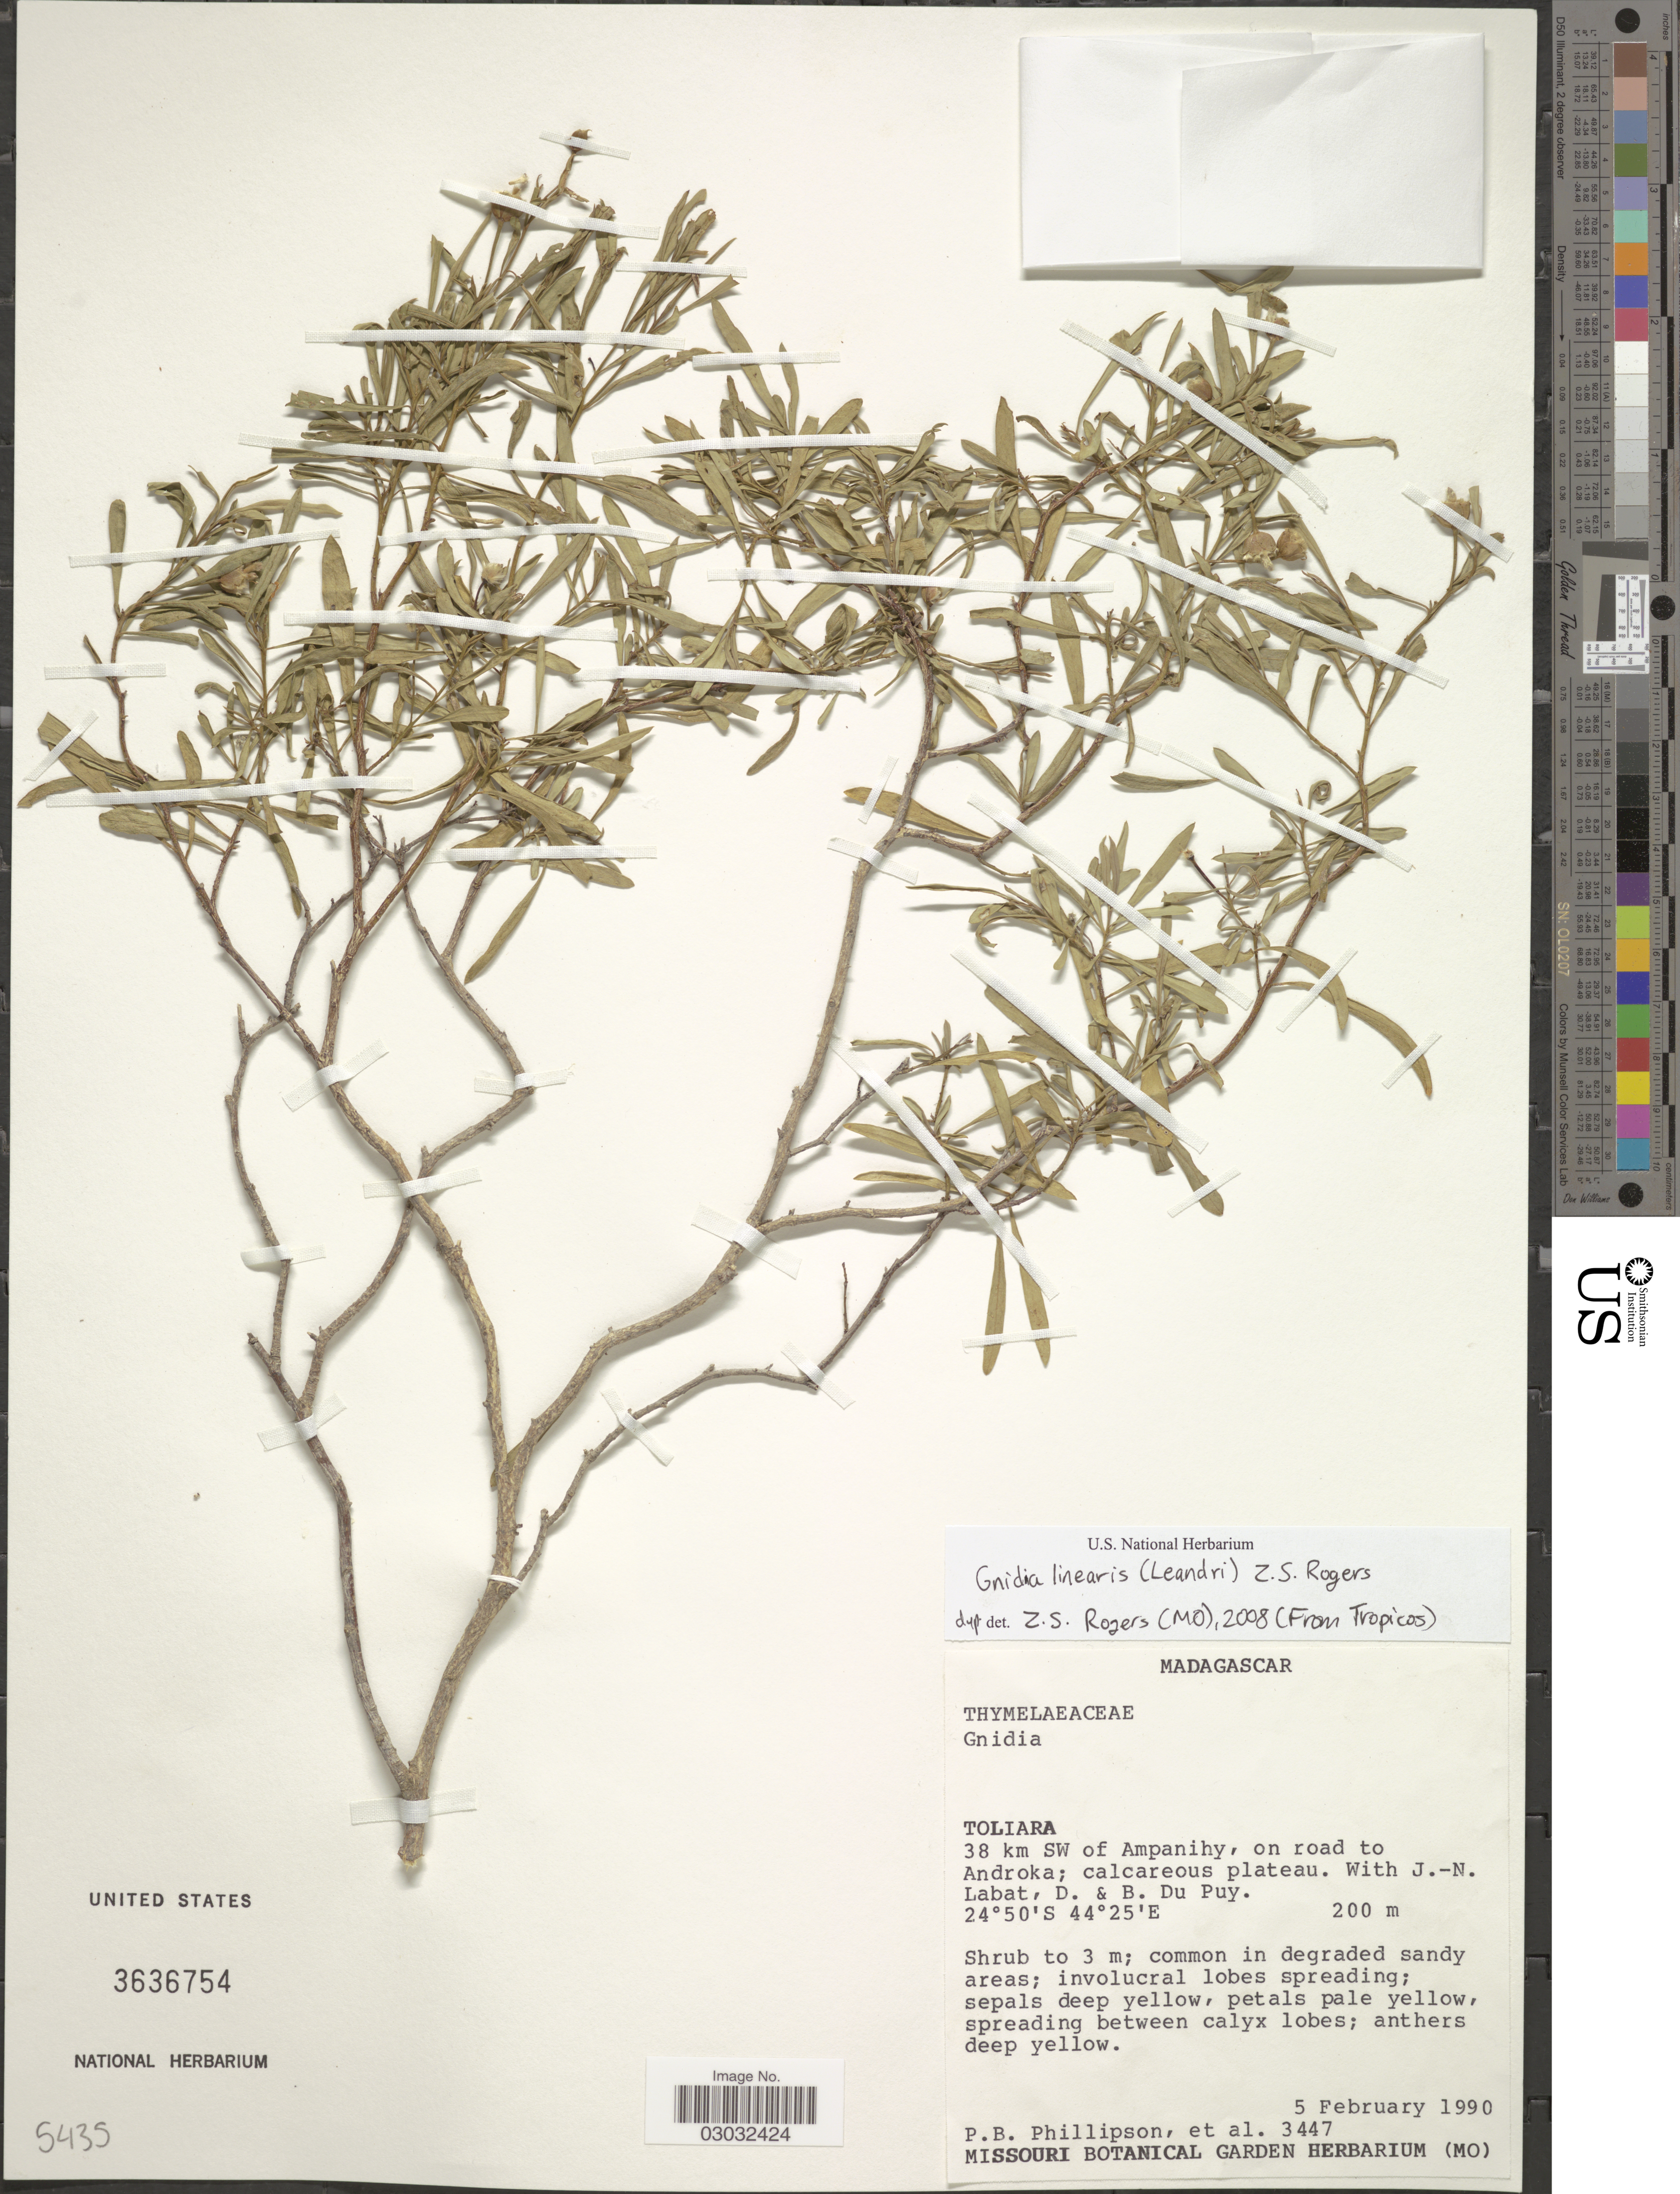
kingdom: Plantae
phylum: Tracheophyta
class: Magnoliopsida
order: Malvales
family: Thymelaeaceae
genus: Lasiosiphon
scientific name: Lasiosiphon decaryi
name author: Leandri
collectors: P. B. Phillipson, J.-N. Labat, D. Du Puy & B. Du Puy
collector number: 3447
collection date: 1990-02-05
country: Madagascar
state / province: Atsimo-Andrefana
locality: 38 km SW of Ampanihy, on road to Androka.; calcareous plateau.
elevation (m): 200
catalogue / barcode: US 3636754